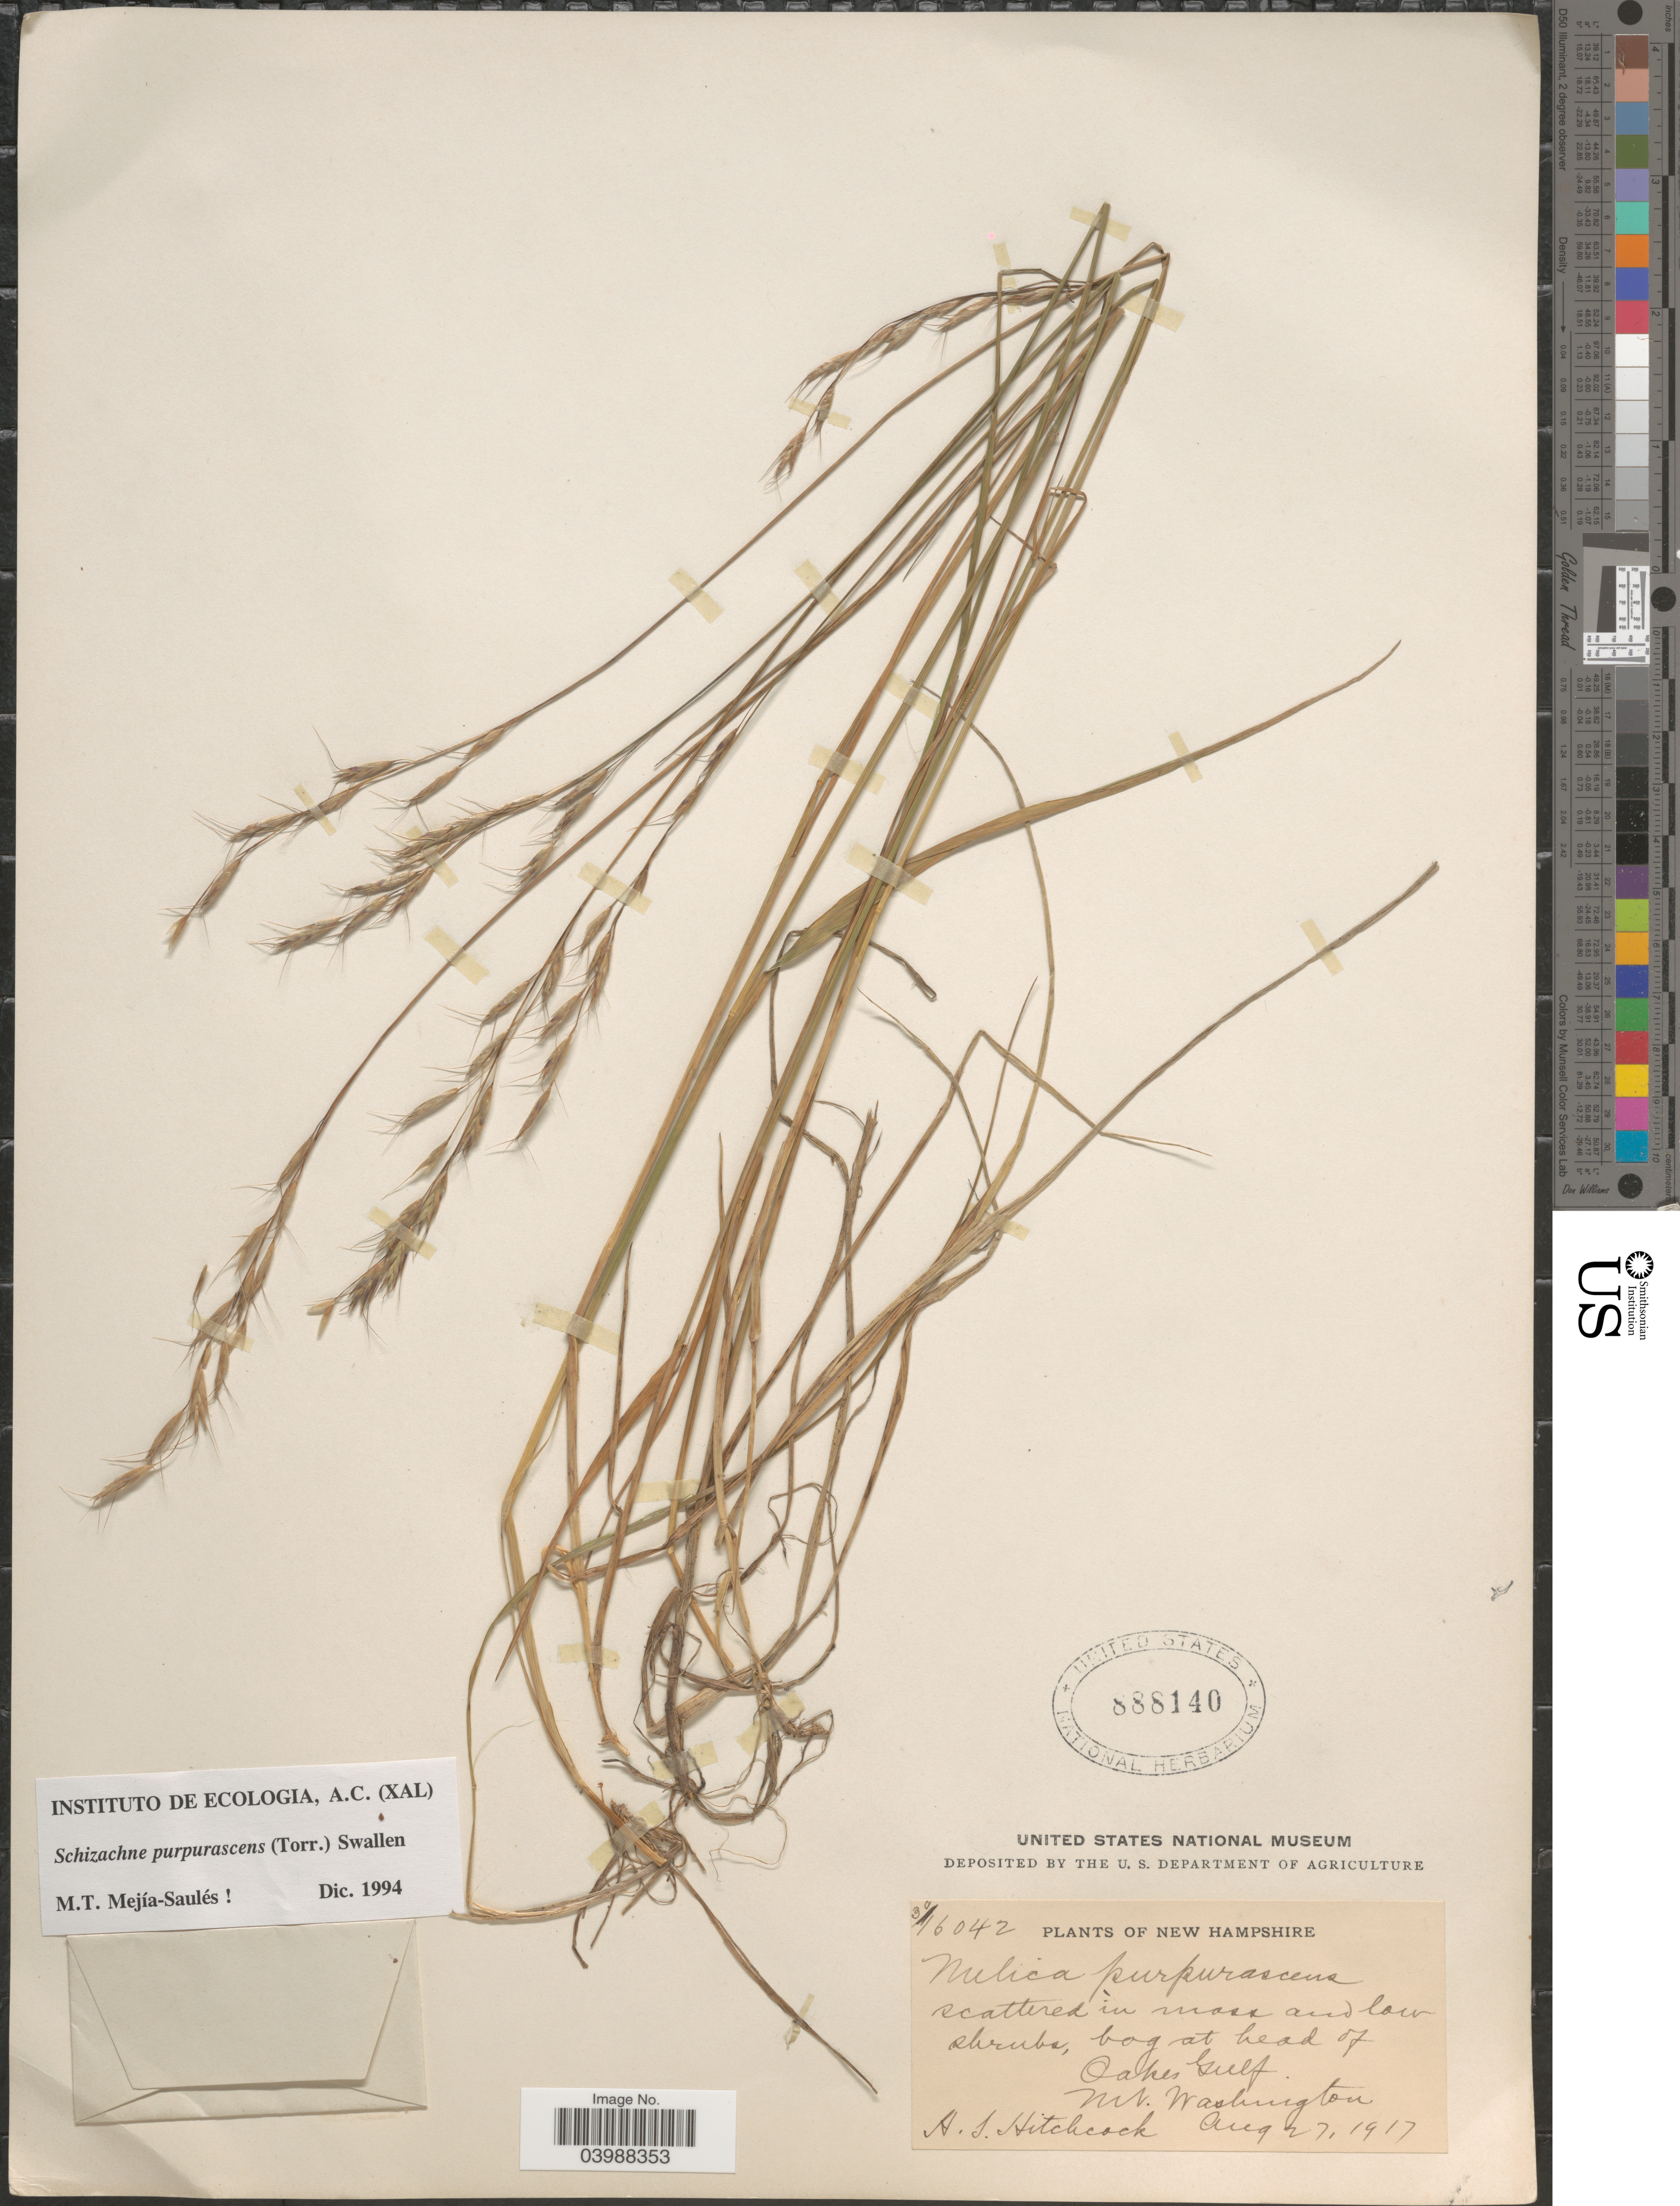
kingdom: Plantae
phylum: Tracheophyta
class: Liliopsida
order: Poales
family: Poaceae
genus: Schizachne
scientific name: Schizachne purpurascens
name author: (Torr.) Swallen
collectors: A. S. Hitchcock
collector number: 30/16042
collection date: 1917-08-27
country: United States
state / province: New Hampshire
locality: Bog at head of Oakes Gulf. Mt. Washington.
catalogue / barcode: US 888140